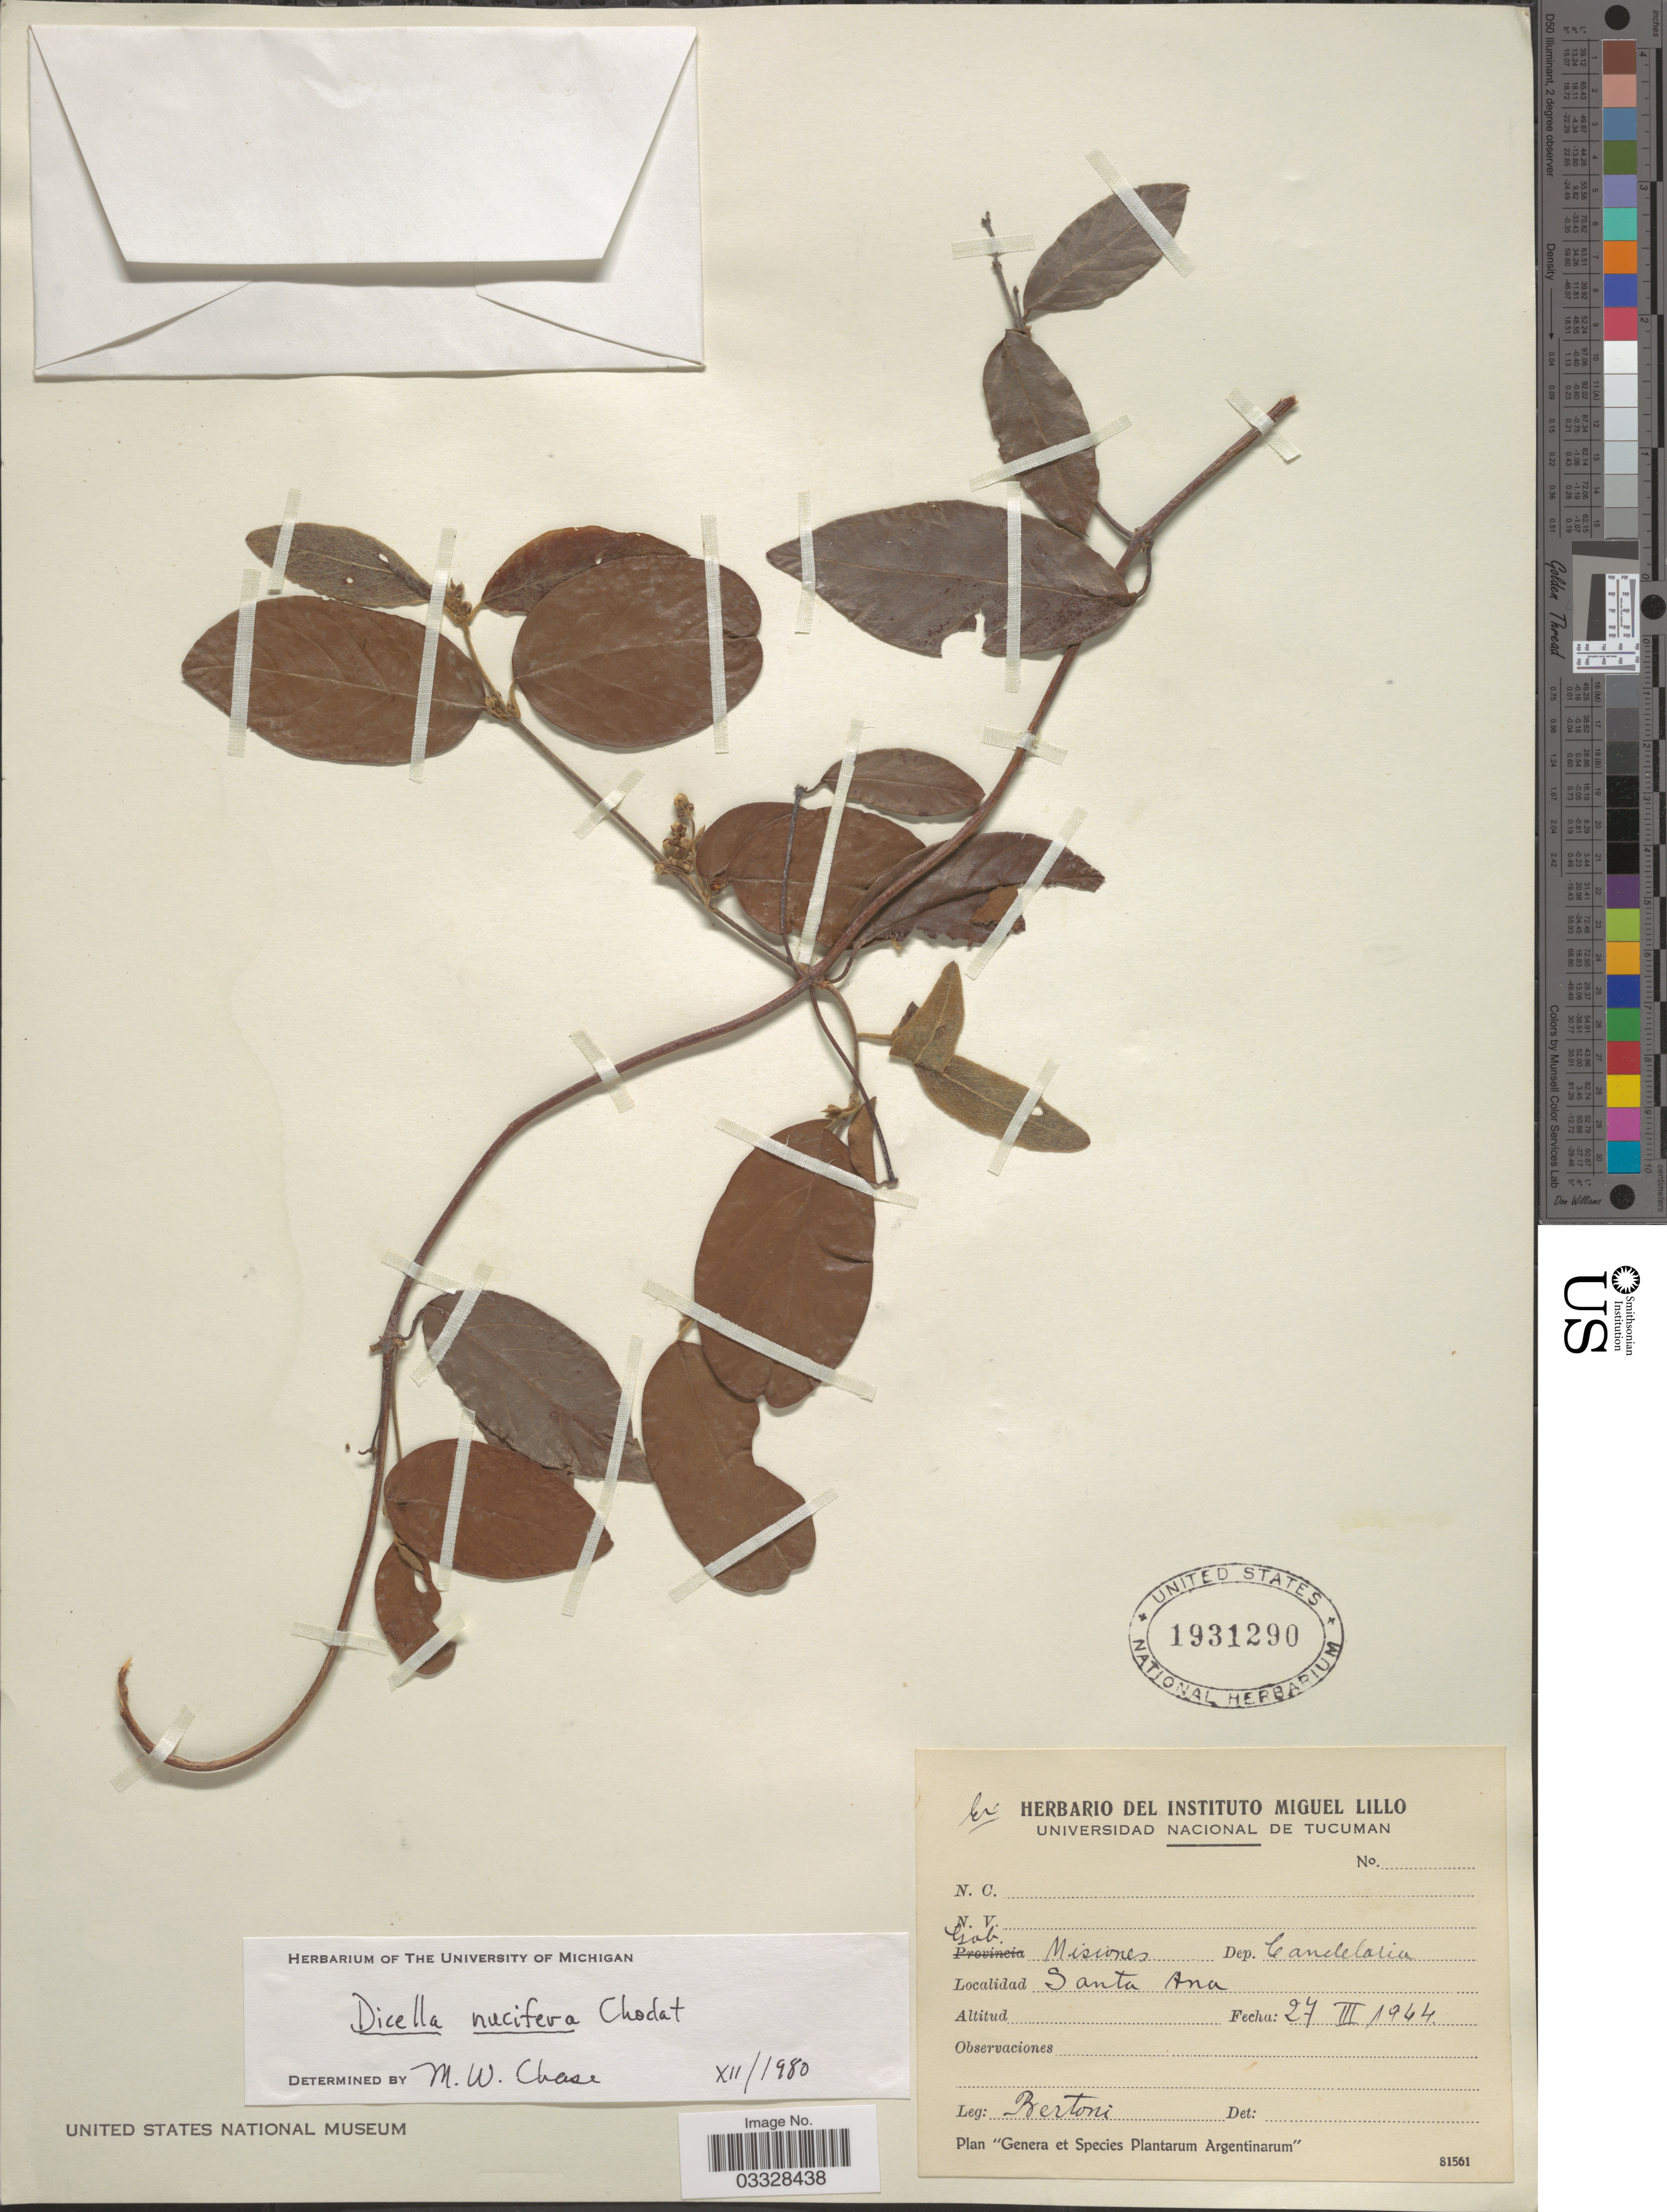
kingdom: Plantae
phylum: Tracheophyta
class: Magnoliopsida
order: Malpighiales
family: Malpighiaceae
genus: Dicella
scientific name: Dicella nucifera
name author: Chodat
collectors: -- Bertoni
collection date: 1944-03-27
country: Argentina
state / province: Misiones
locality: Gob. Misiones. Dep. Candelaria. Santa Ana.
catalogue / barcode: US 1931290